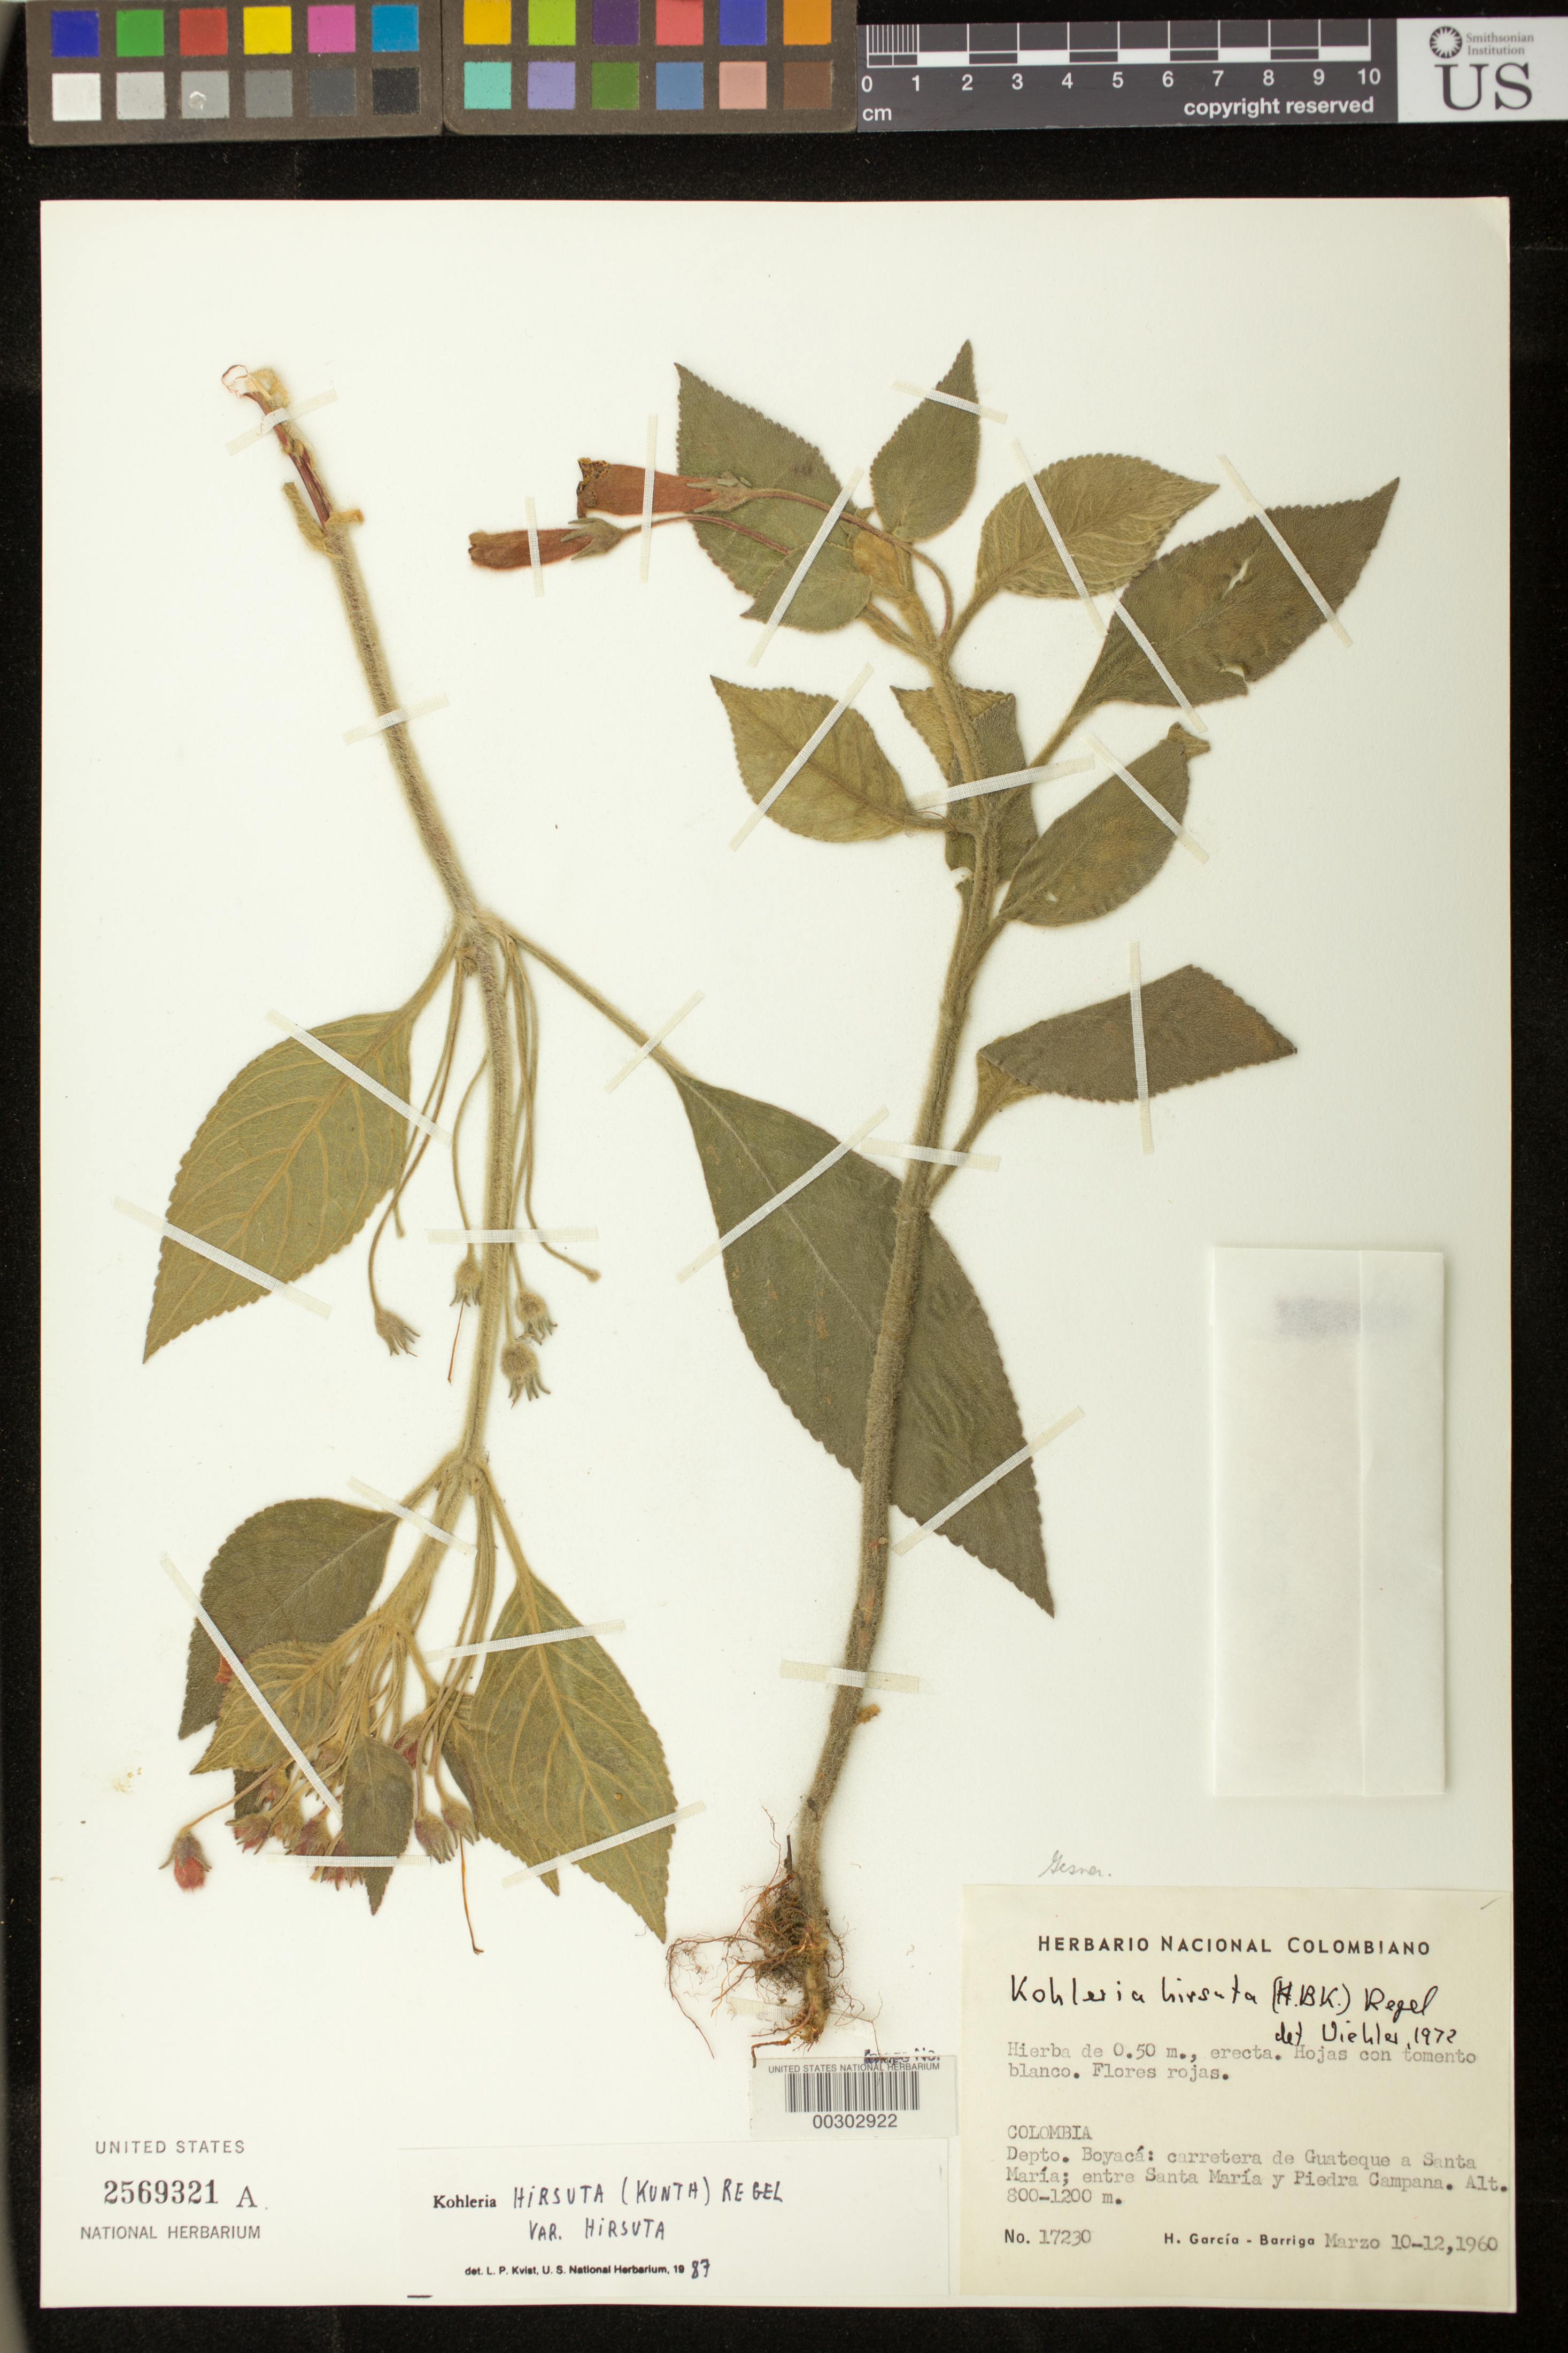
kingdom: Plantae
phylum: Tracheophyta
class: Magnoliopsida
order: Lamiales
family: Gesneriaceae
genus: Kohleria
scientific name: Kohleria hirsuta var. hirsuta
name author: (Kunth) Regel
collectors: H. García Barriga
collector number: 17230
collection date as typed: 10-12 Mar 1960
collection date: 1960-03-10/1960-03-12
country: Colombia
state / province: Boyacá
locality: Highway from Guateque to Santa Maria, between Santa Maria and Piedra Campana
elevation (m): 800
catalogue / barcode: US 2569321A